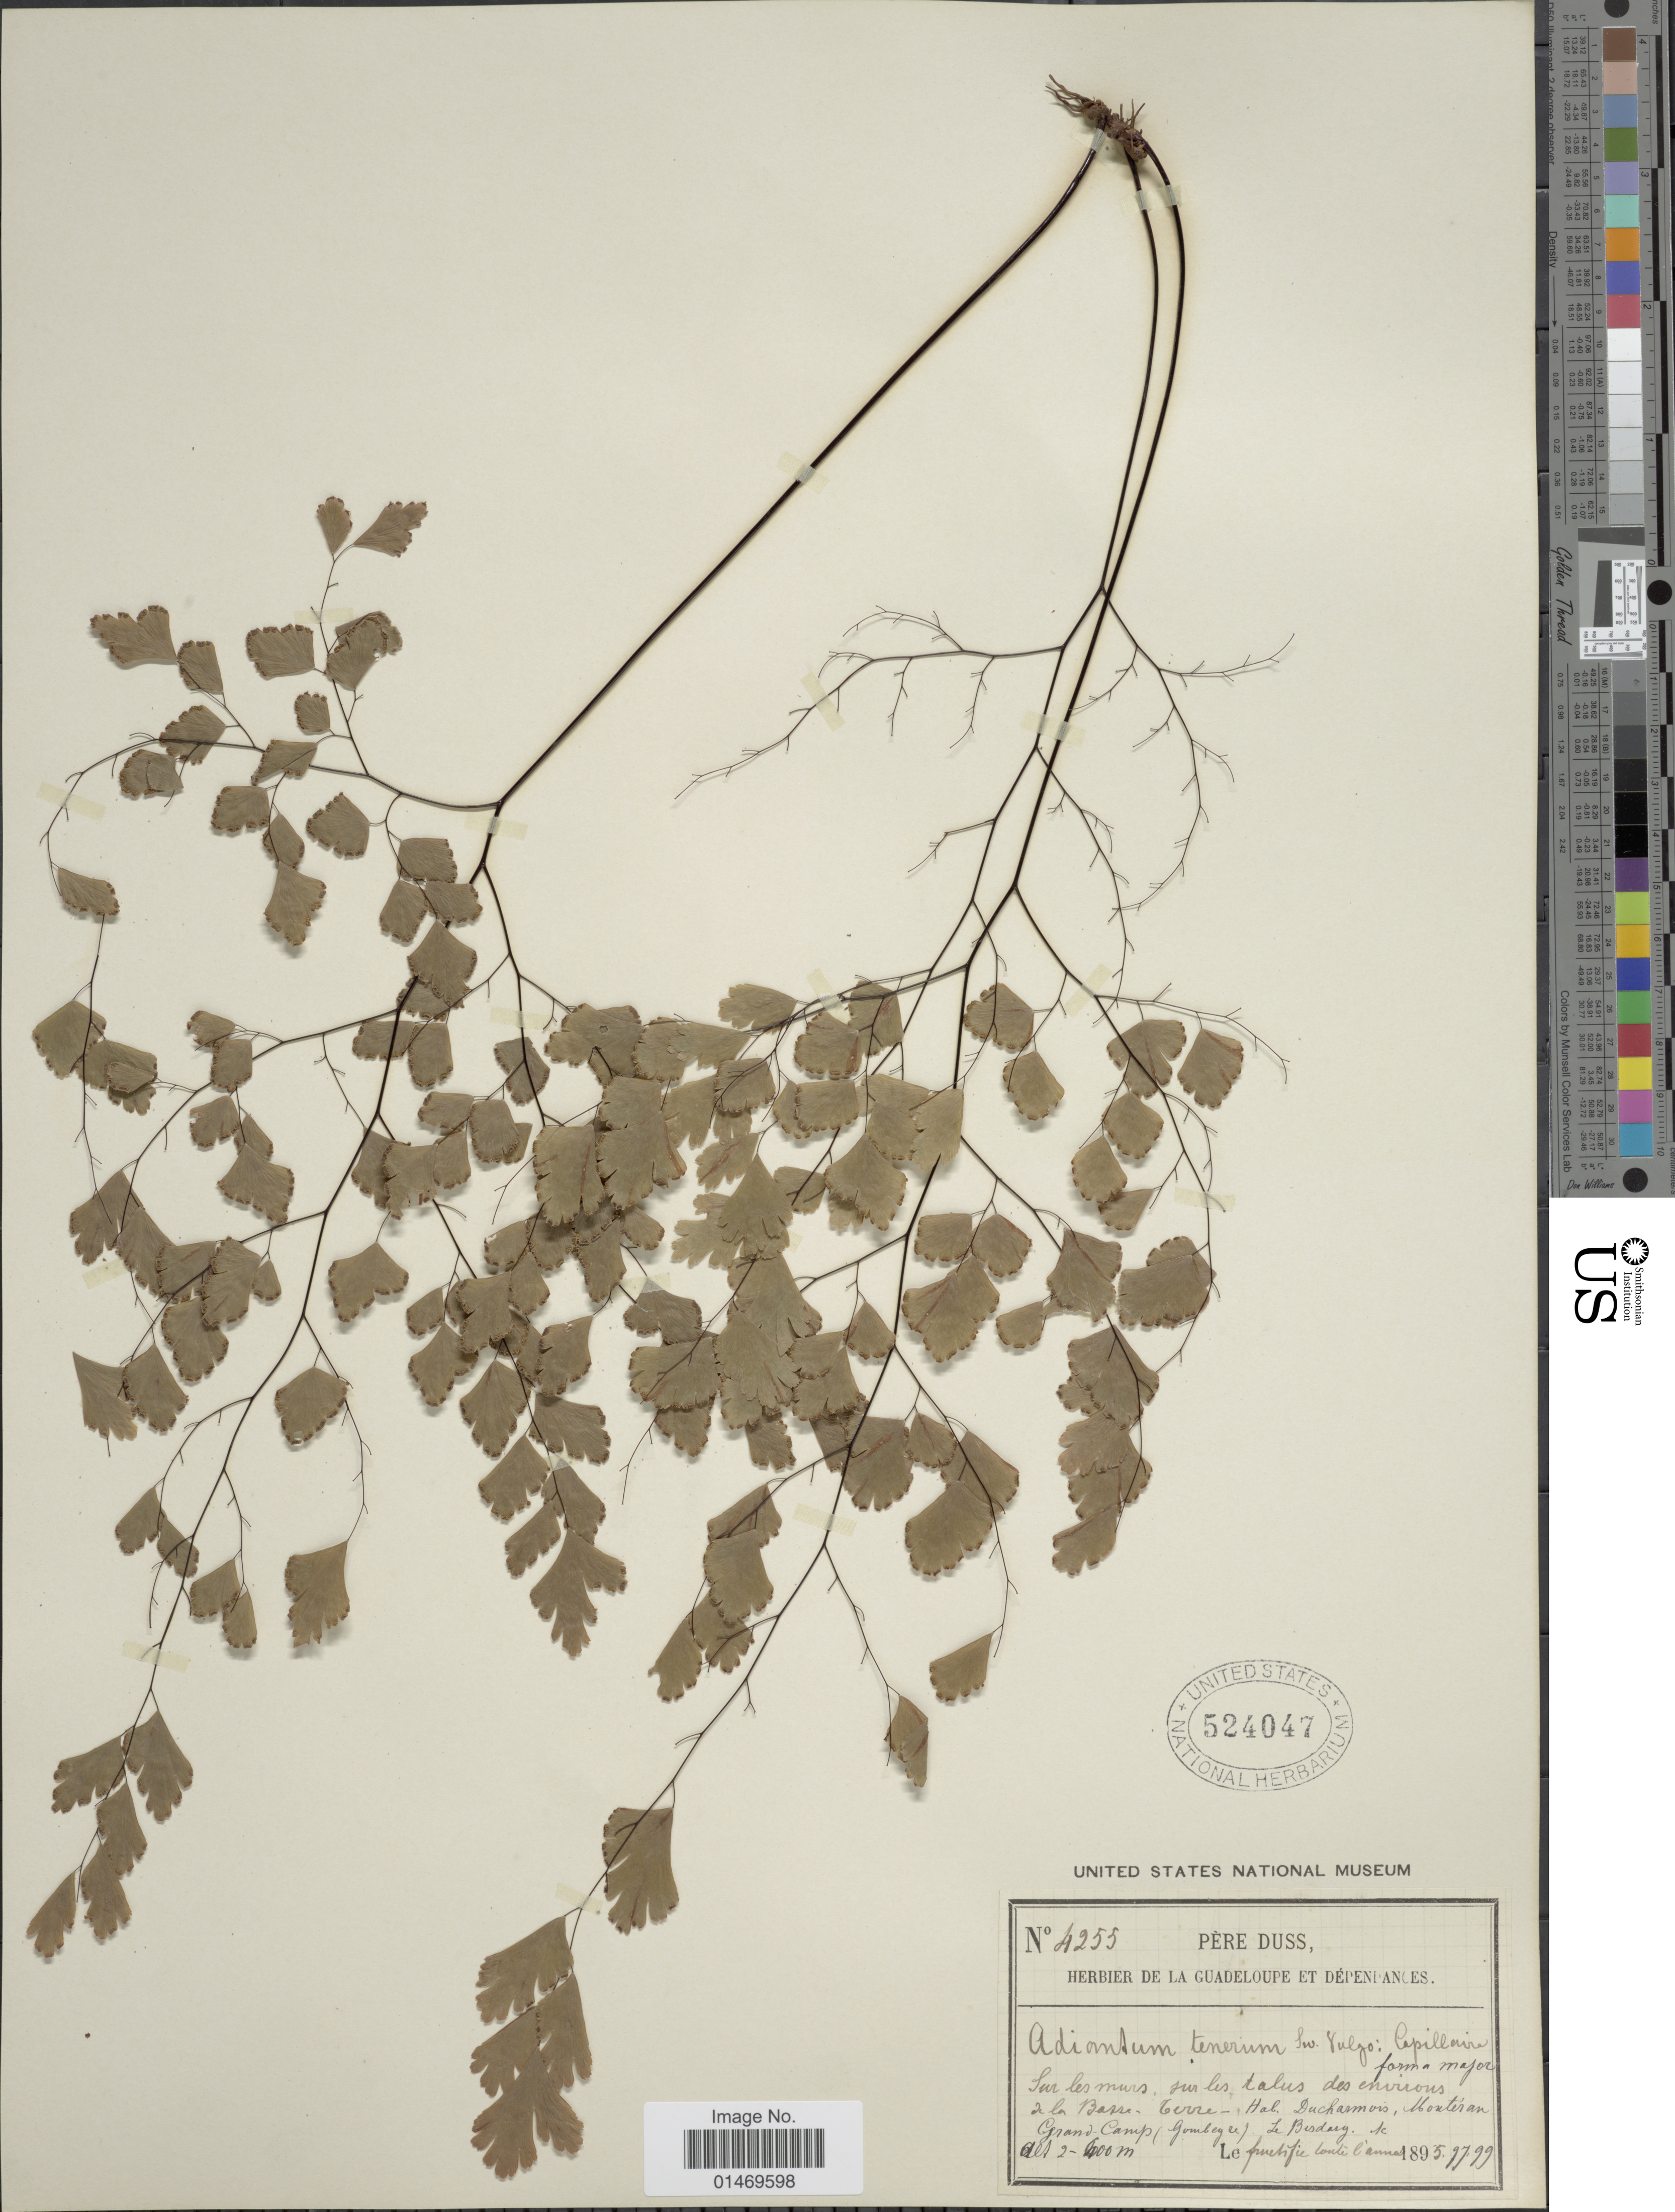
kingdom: Plantae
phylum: Tracheophyta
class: Polypodiopsida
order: Polypodiales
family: Pteridaceae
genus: Adiantum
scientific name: Adiantum tenerum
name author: Sw.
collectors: Père Duss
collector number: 4255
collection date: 1895/1899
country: Guadeloupe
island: Leeward Is.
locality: Sur les murs, sur les talus des environs de la Basse-Terre, Hab. Ducharmois, Montéran, Grand Camp (Gourbeyre), Le Bisdary etc.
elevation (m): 2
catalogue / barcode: US 524047